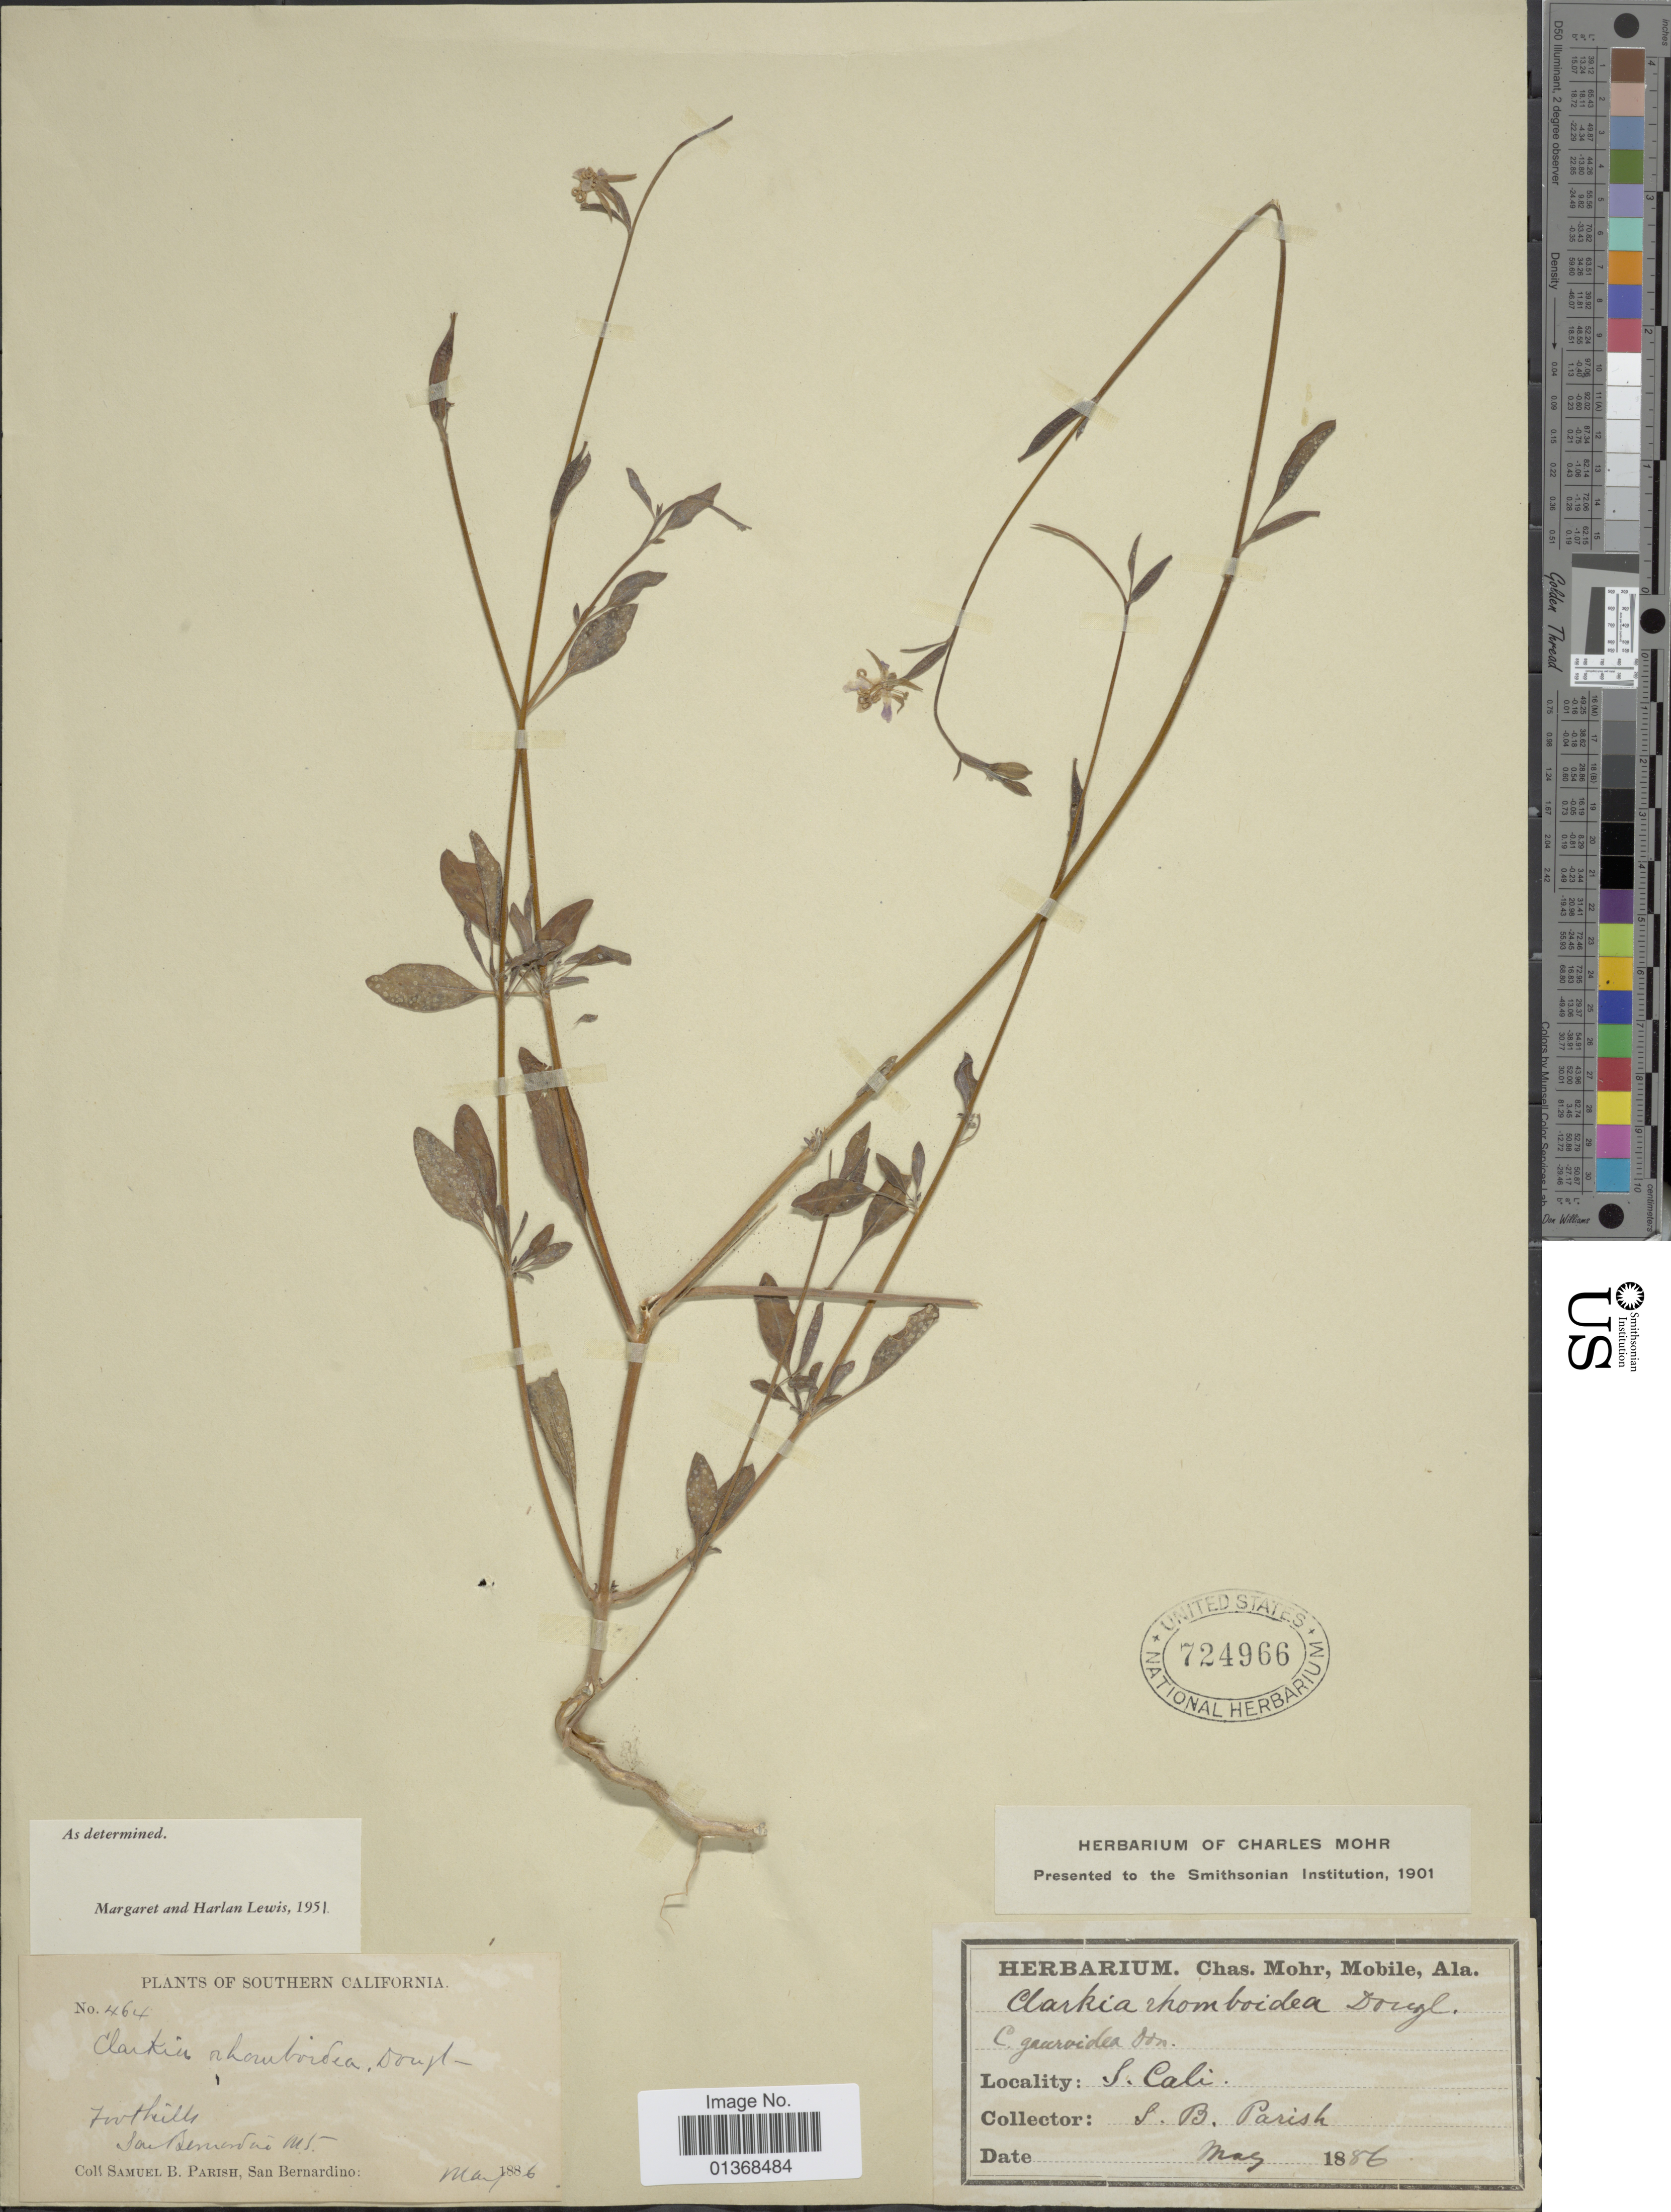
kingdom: Plantae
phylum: Tracheophyta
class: Magnoliopsida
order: Myrtales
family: Onagraceae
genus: Clarkia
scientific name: Clarkia rhomboidea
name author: Douglas ex Hook.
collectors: S. B. Parish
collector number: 464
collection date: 1886-05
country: United States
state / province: California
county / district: San Bernardino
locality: Southern California, Foothills, San Bernardino Mt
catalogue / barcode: US 724966